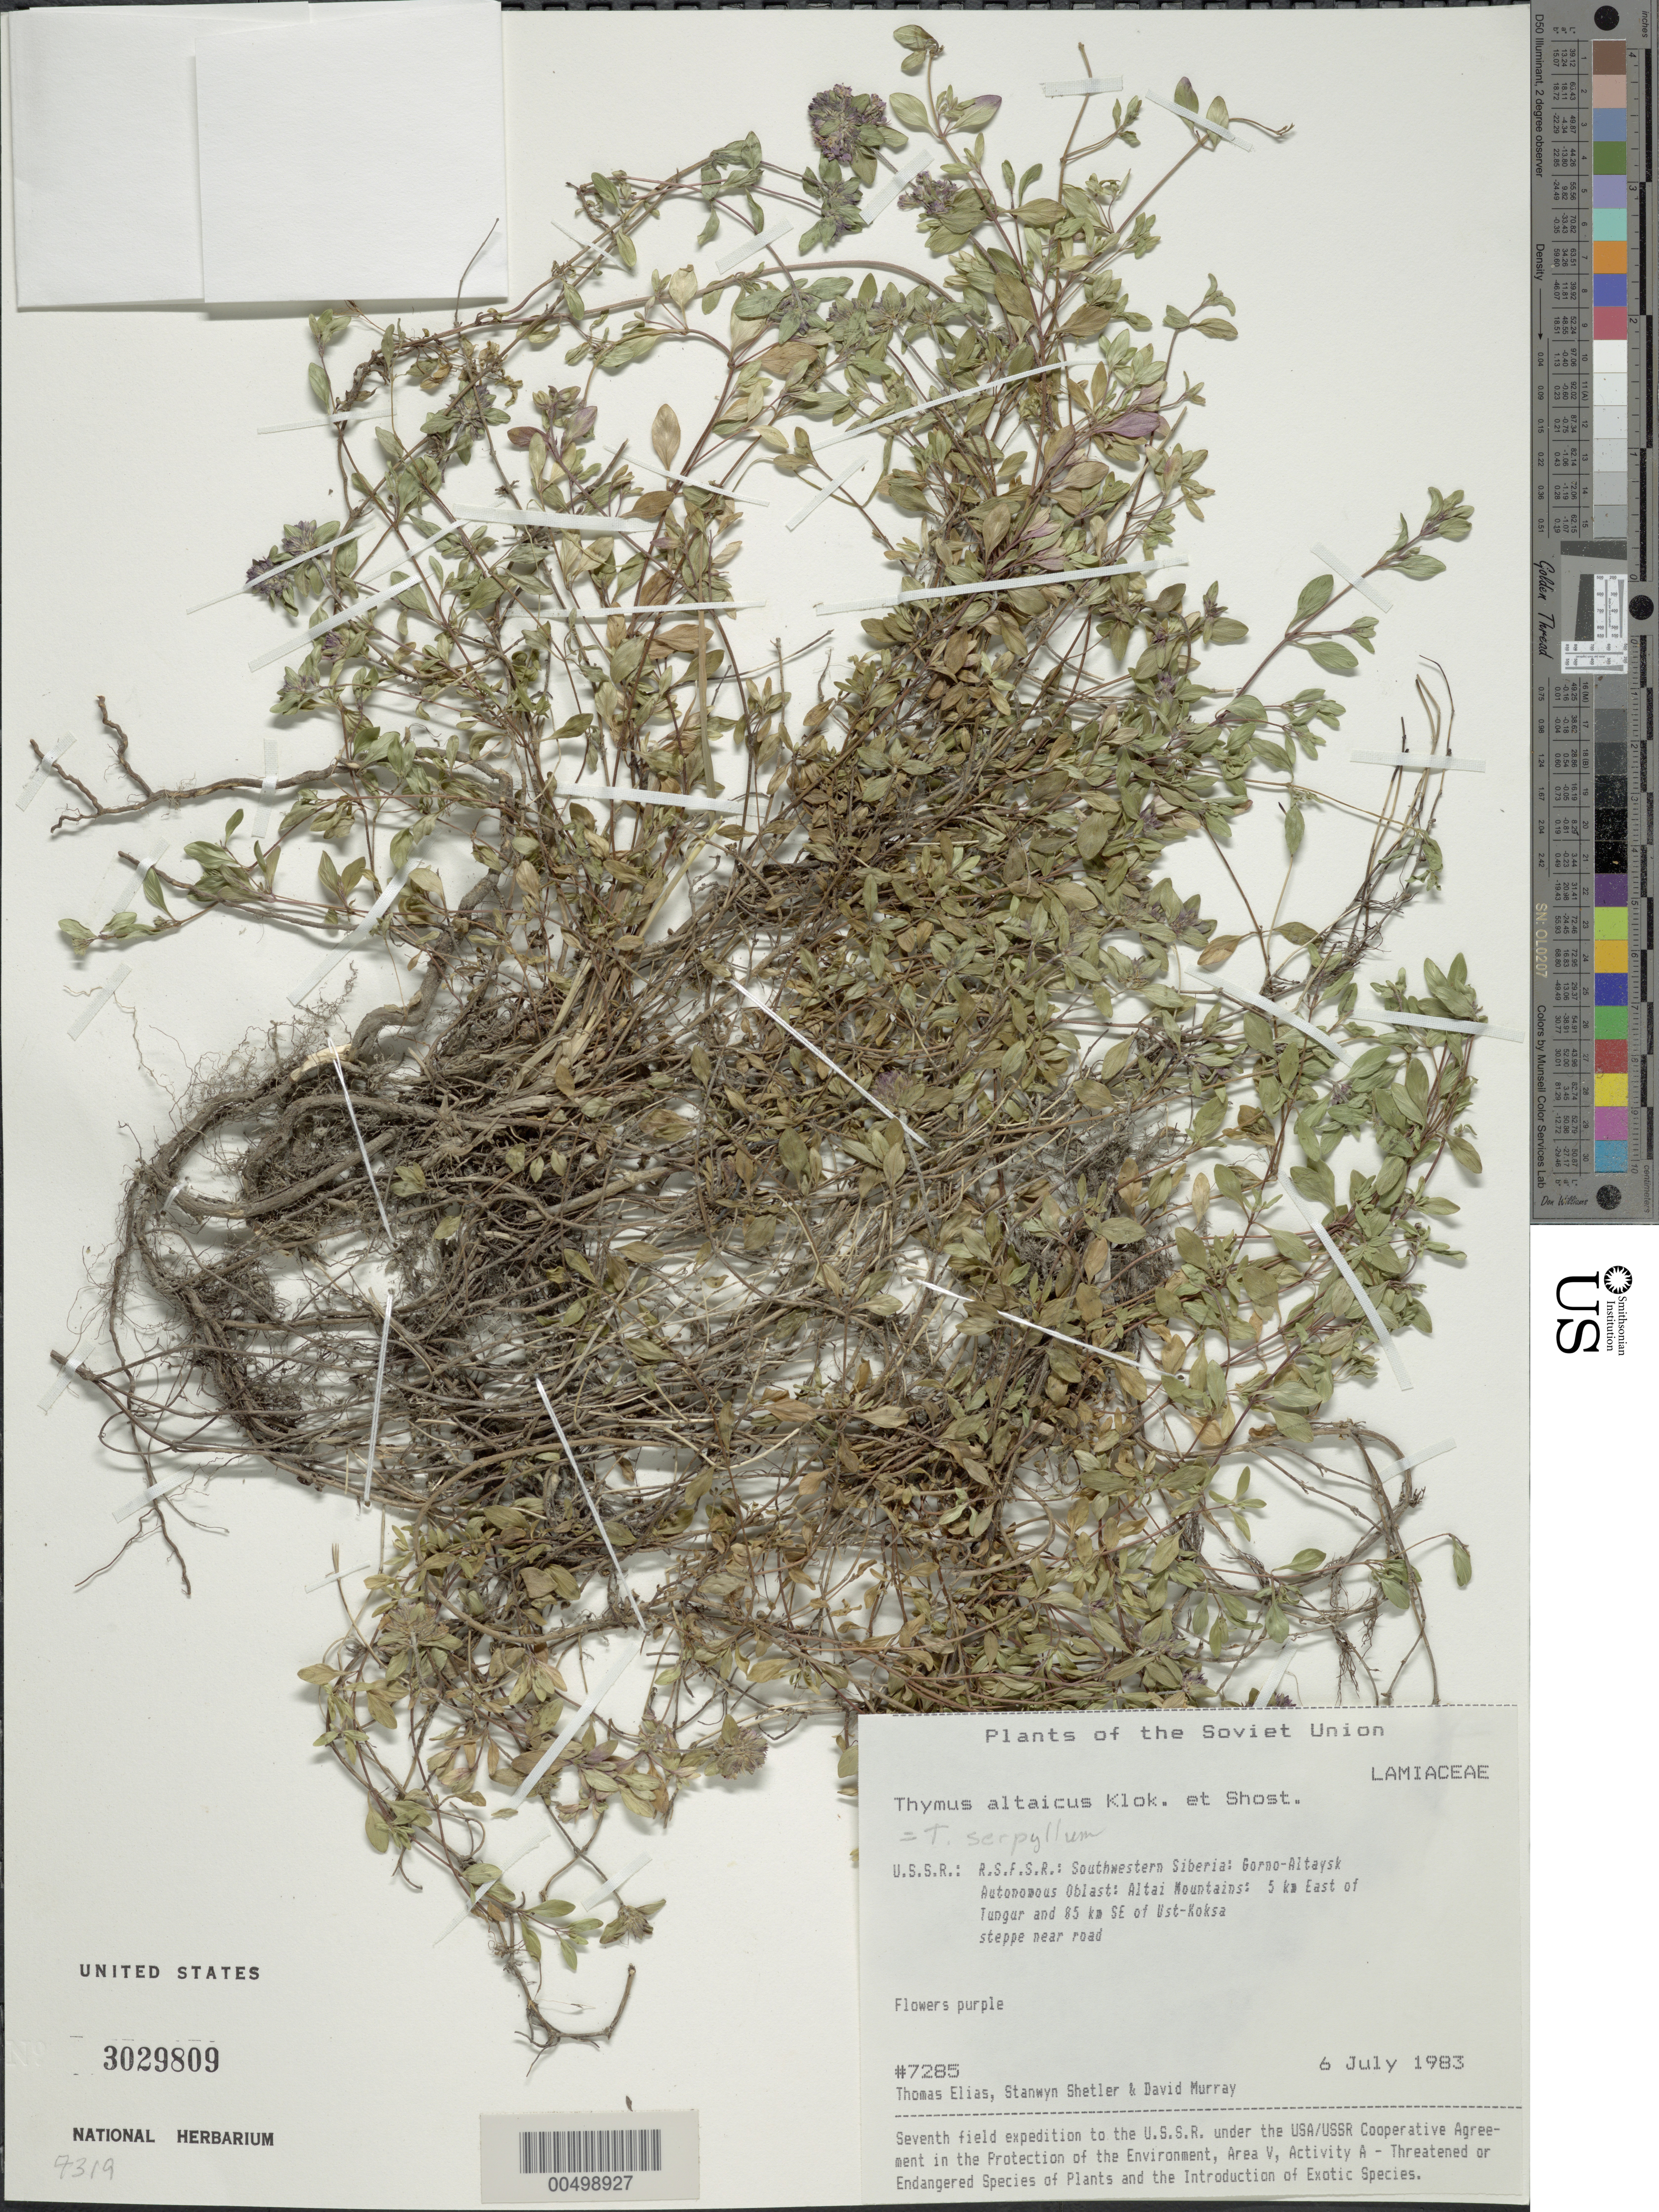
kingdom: Plantae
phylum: Tracheophyta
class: Magnoliopsida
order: Lamiales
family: Lamiaceae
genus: Thymus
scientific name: Thymus altaicus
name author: Klokov & Des.-Shost.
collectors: T. Elias, S. Shetler & D. F. Murray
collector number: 7285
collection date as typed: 06 Jul 1983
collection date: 1983-07-06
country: Russian Federation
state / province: Altai Republic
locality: Altai Mountains, 5 km E of Tungur and 85 km SE of Ust-Koksa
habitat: steppe near road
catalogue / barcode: US 3029809